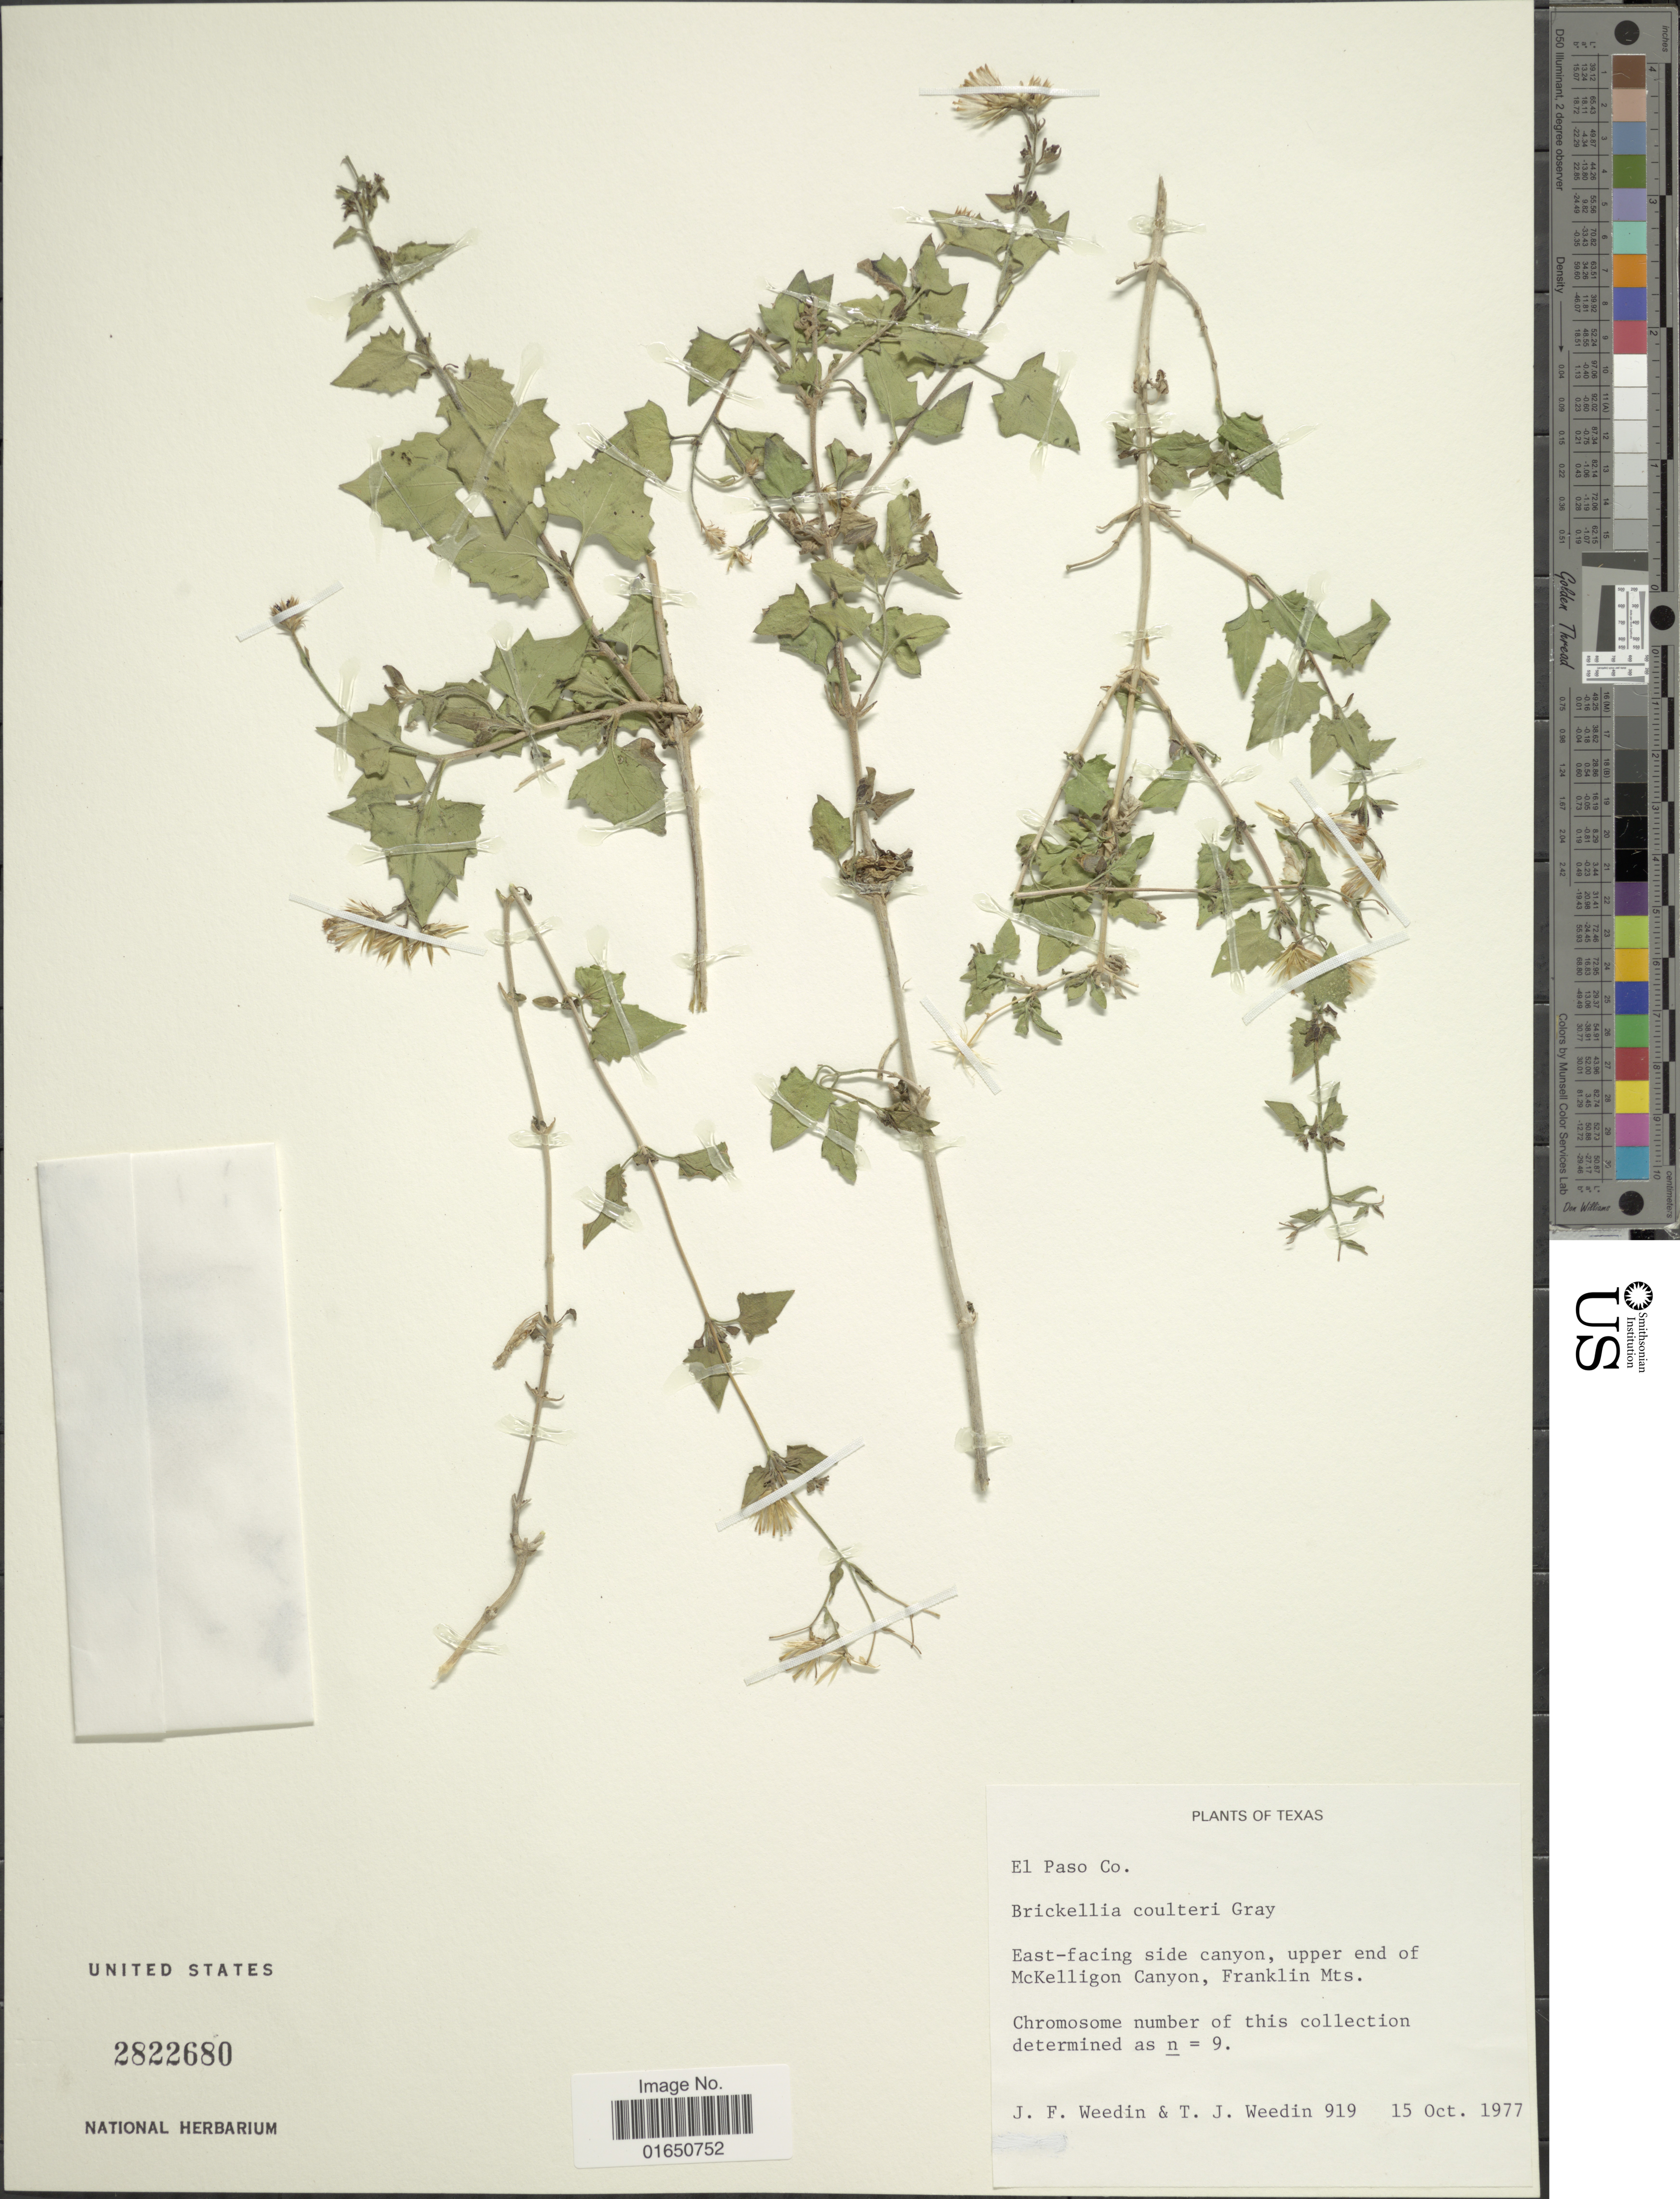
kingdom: Plantae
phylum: Tracheophyta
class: Magnoliopsida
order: Asterales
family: Asteraceae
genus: Brickellia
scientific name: Brickellia coulteri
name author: A. Gray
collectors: J. Weedin & T. Weedin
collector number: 919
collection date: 1977-10-15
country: United States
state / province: Texas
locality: El Paso Co. East-facing side canyon, upper end of McKelligon Canyon, Franklin Mts.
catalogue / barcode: US 2822680